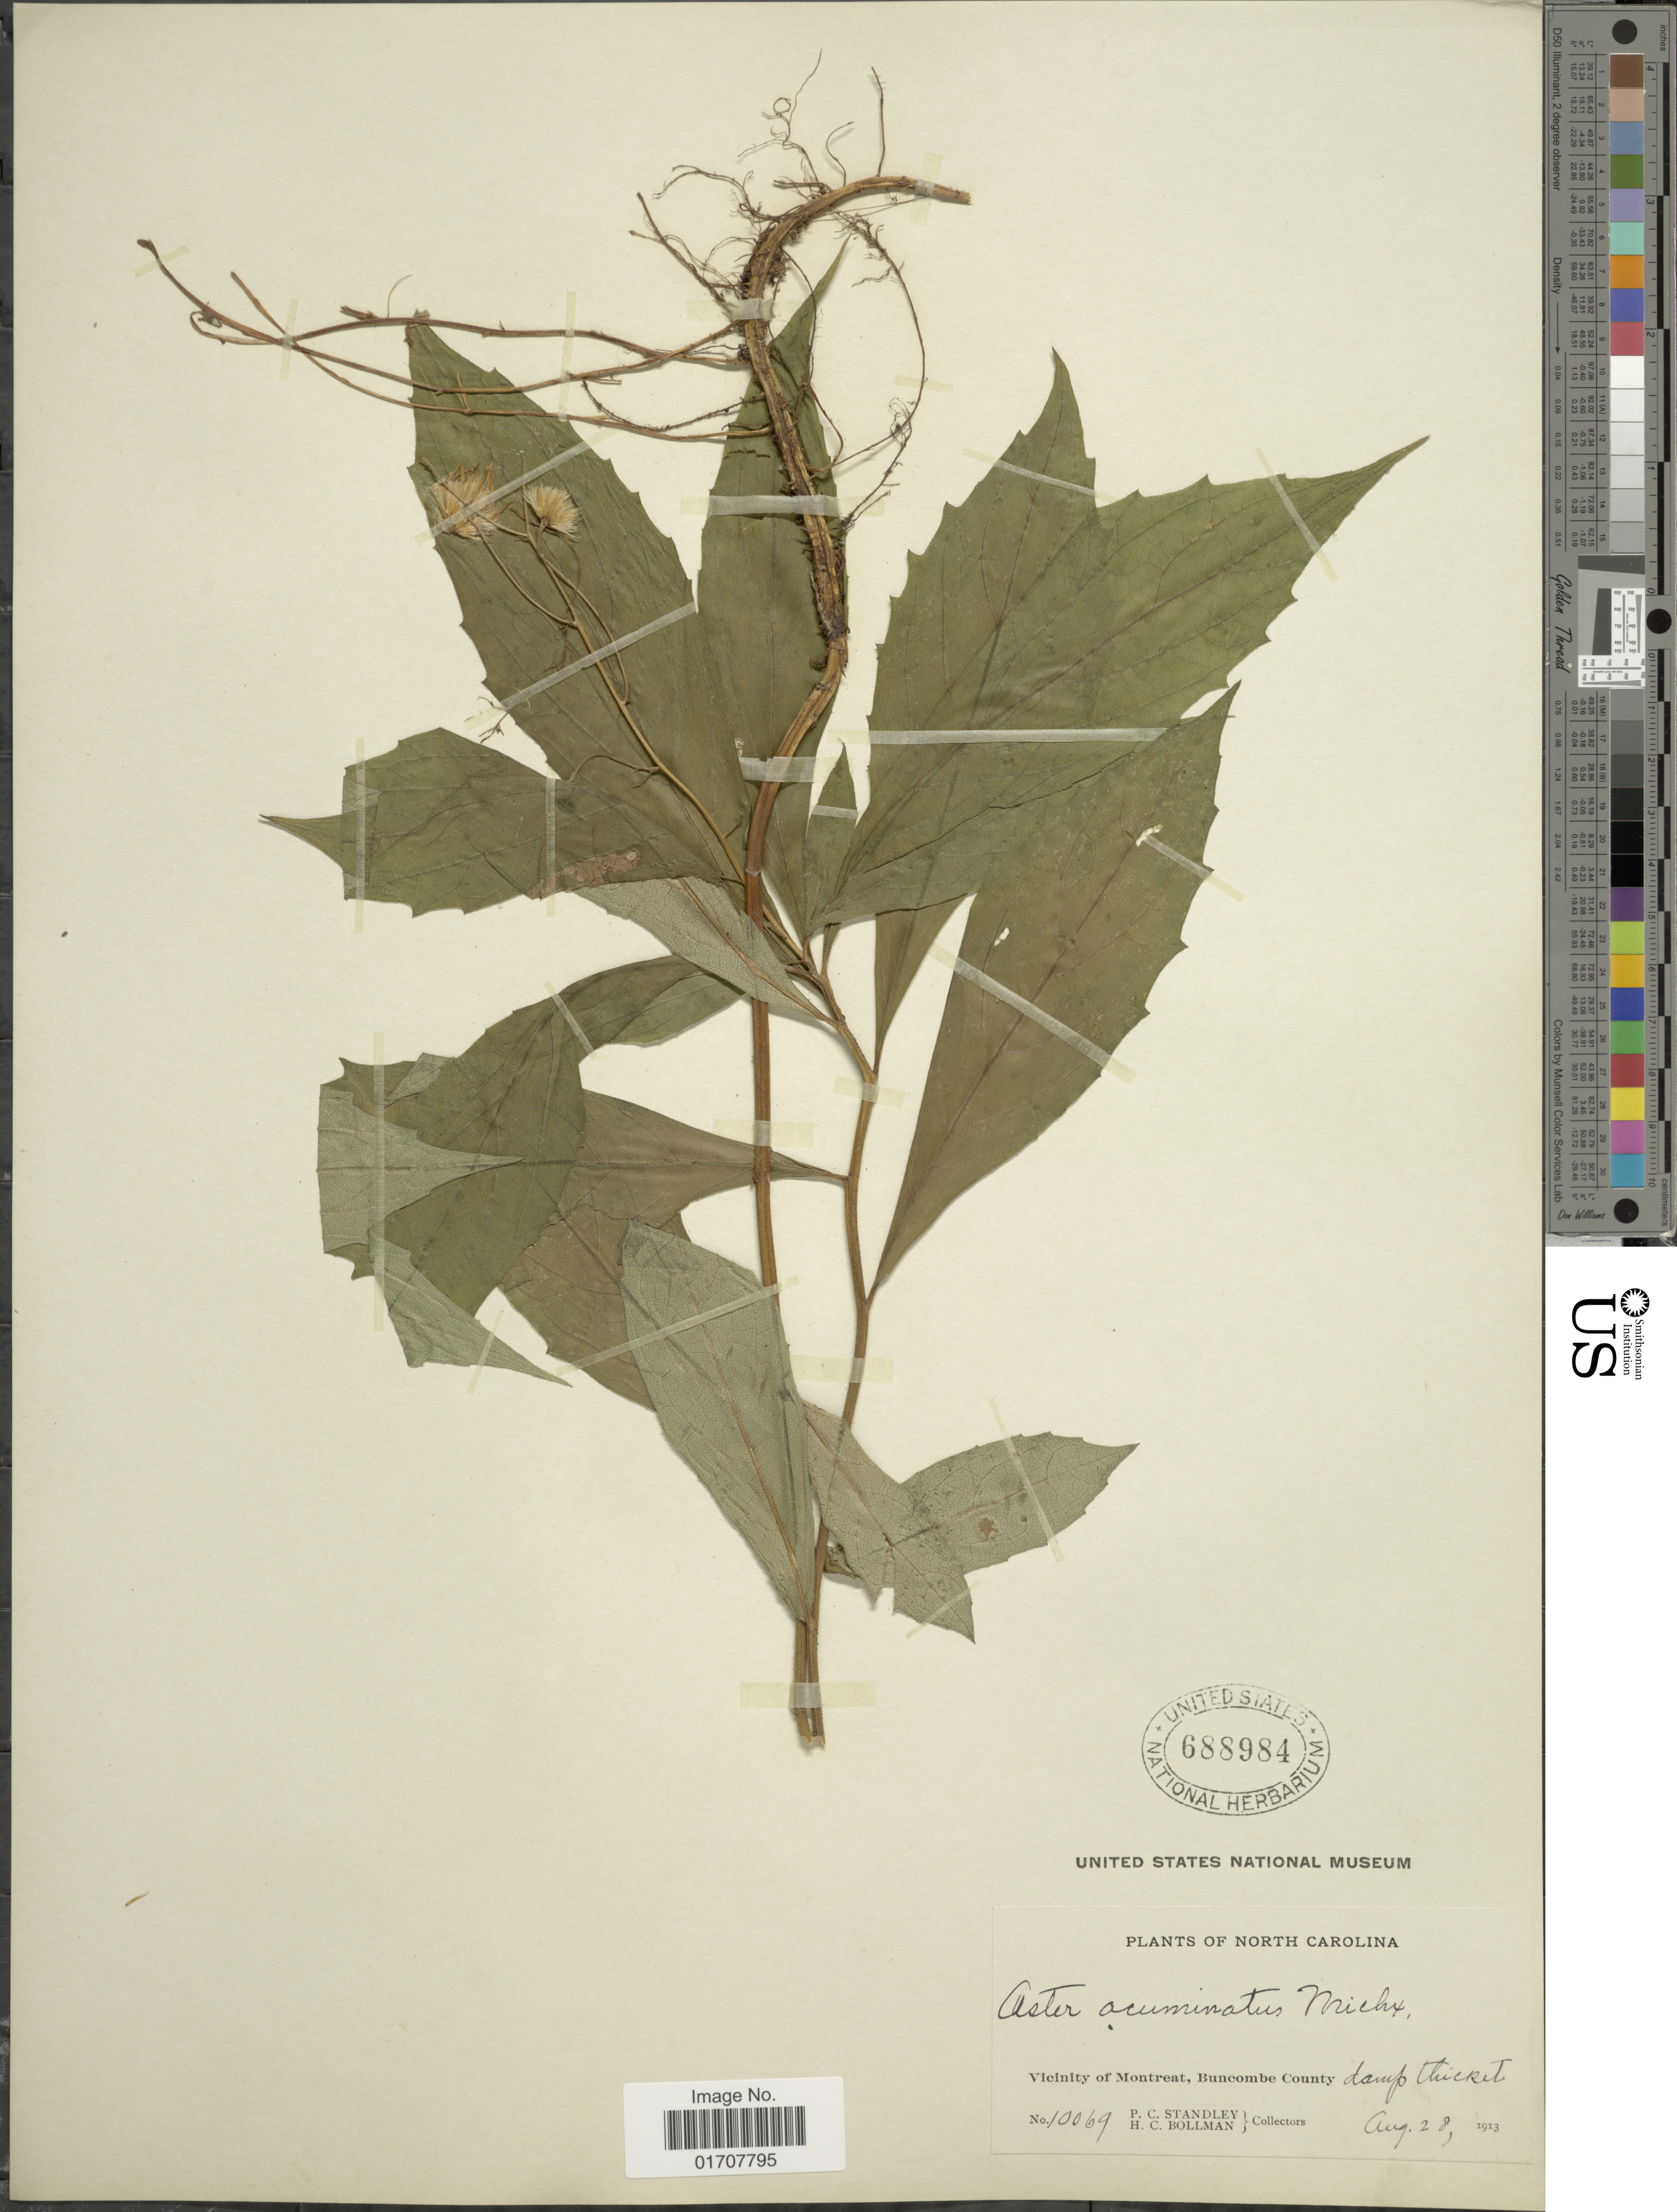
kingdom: Plantae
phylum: Tracheophyta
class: Magnoliopsida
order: Asterales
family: Asteraceae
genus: Oclemena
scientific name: Oclemena acuminata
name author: (Michx.) Greene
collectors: P. C. Standley & H. C. Bollman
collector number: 10069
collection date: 1913-08-28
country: United States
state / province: North Carolina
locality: Vicinity of Montreat, Buncombe County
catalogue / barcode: US 688984